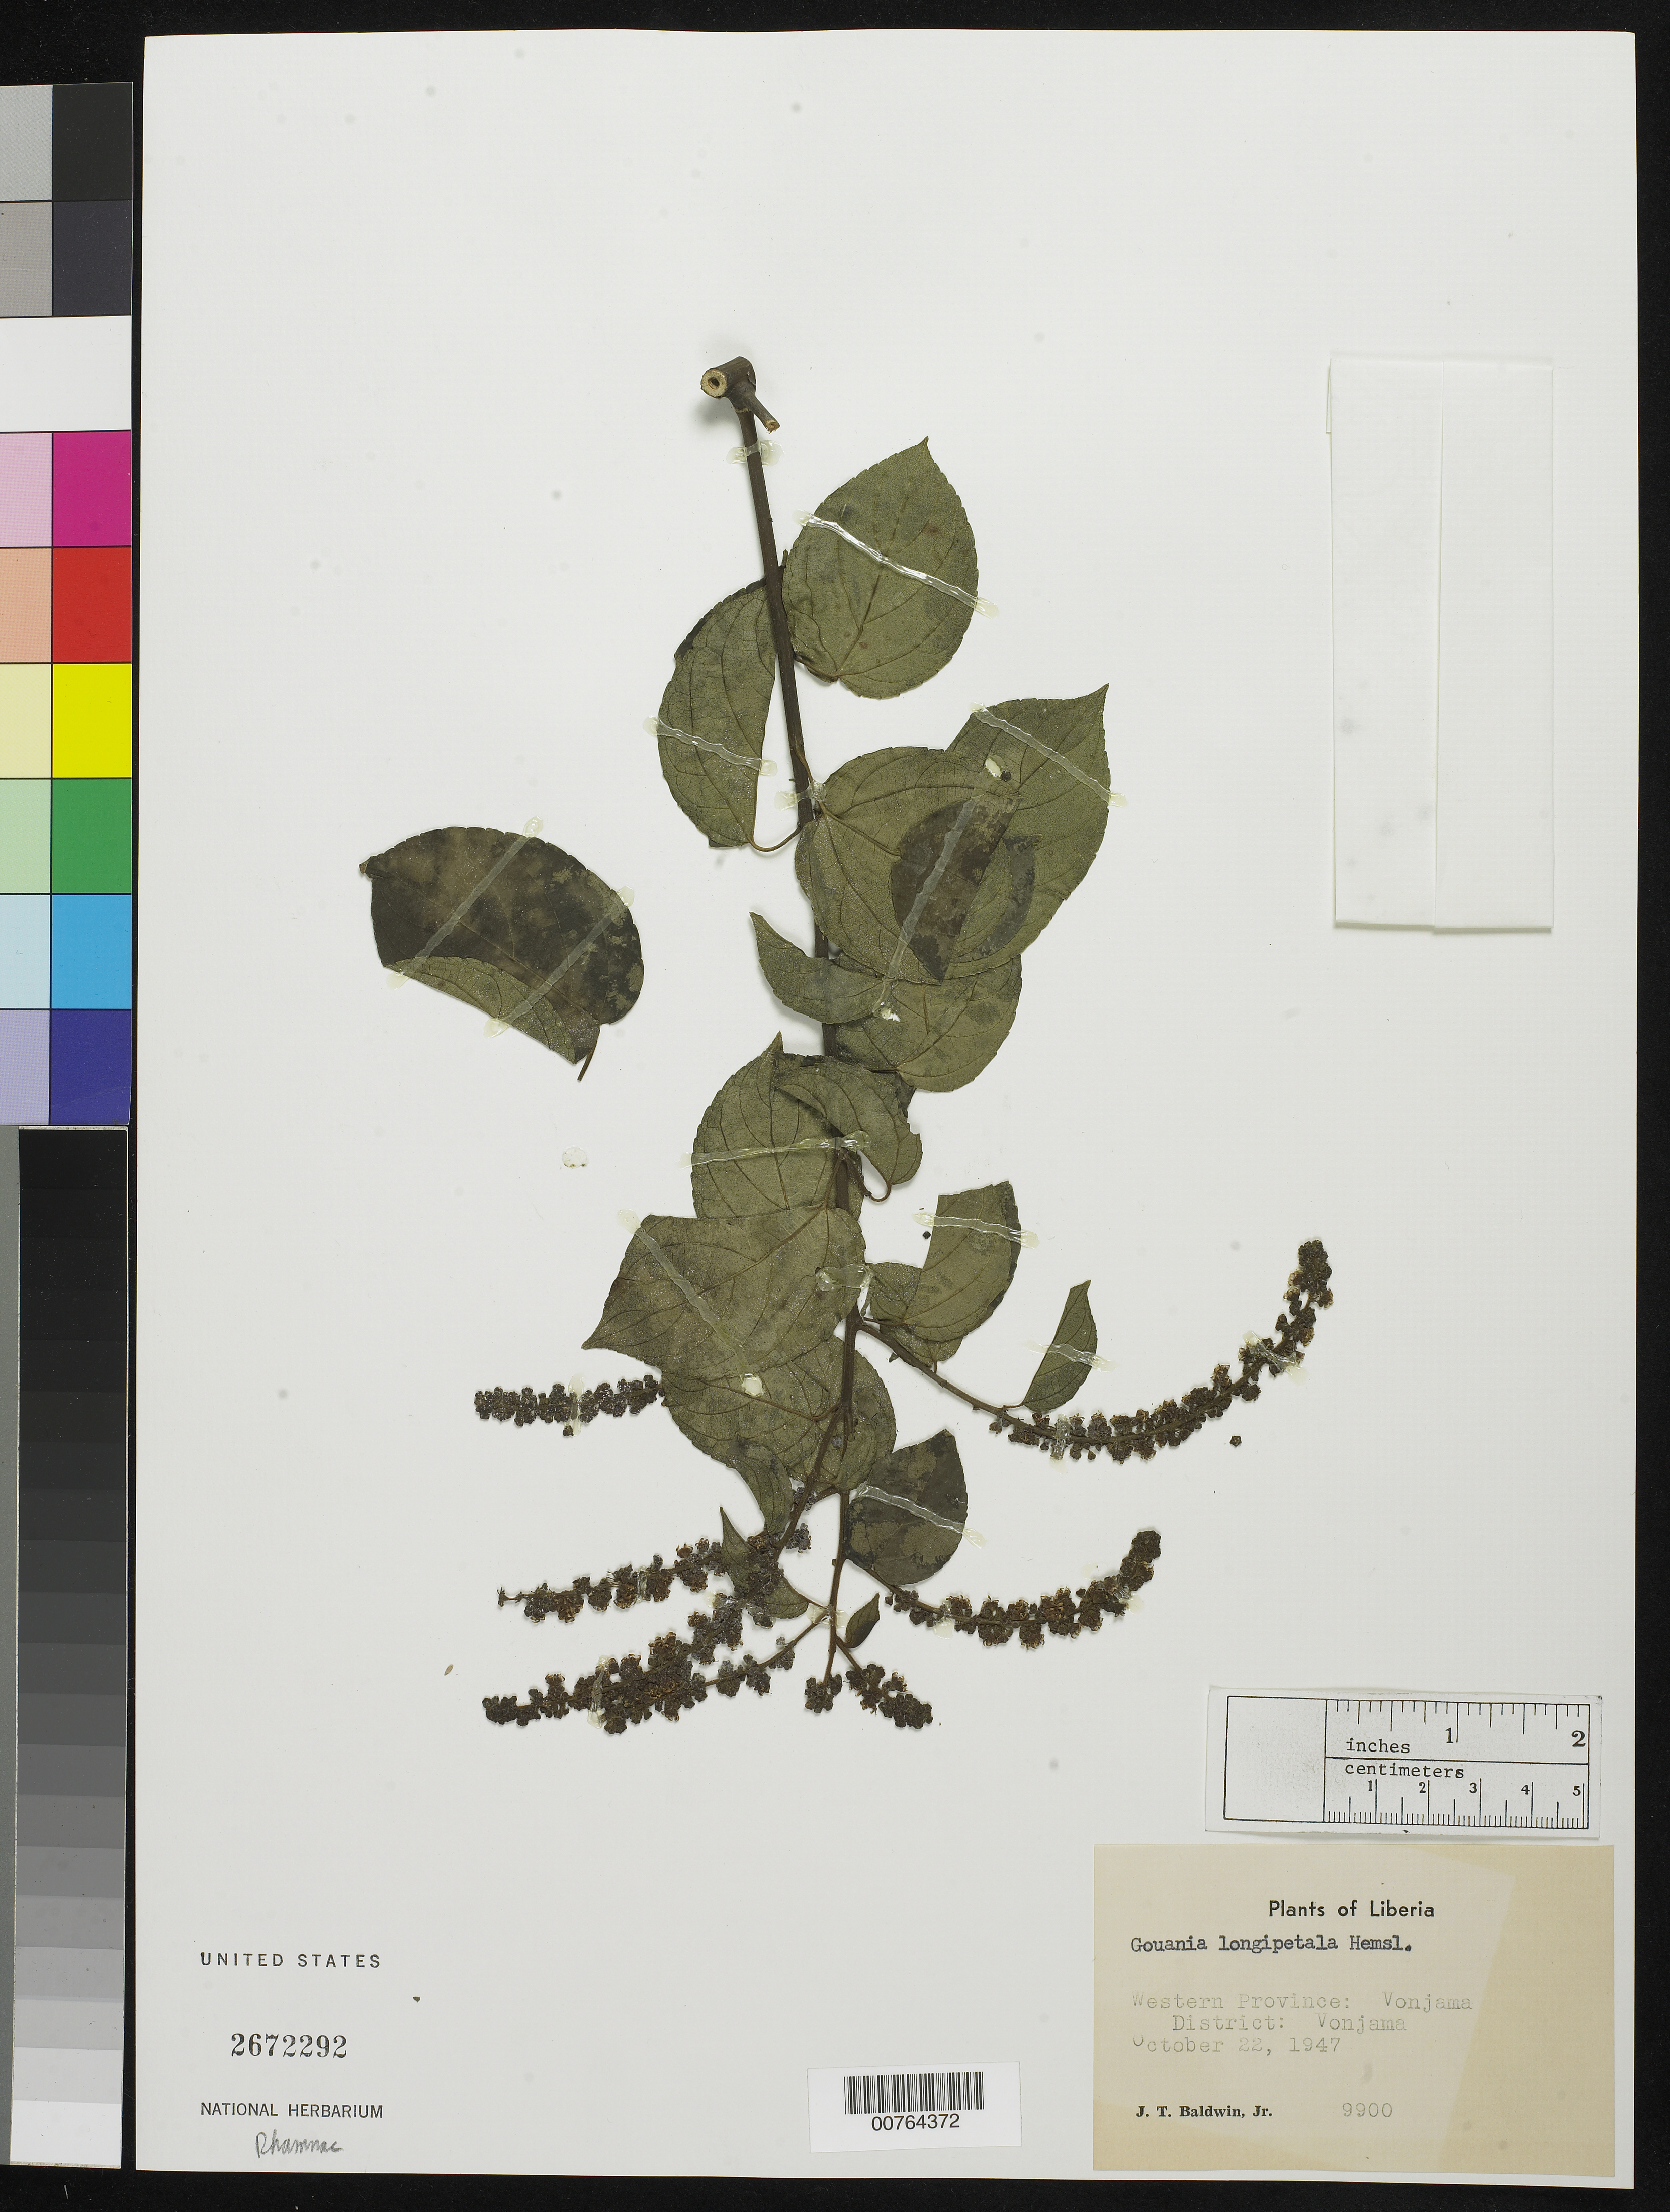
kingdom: Plantae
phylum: Tracheophyta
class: Magnoliopsida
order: Rosales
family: Rhamnaceae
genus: Gouania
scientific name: Gouania longipetala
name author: Hemsl.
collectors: J. T. Baldwin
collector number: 9900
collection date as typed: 22 Oct 1947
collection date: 1947-10-22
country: Liberia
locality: Western Province: Vonjama District: Vonjama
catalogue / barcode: US 2672292